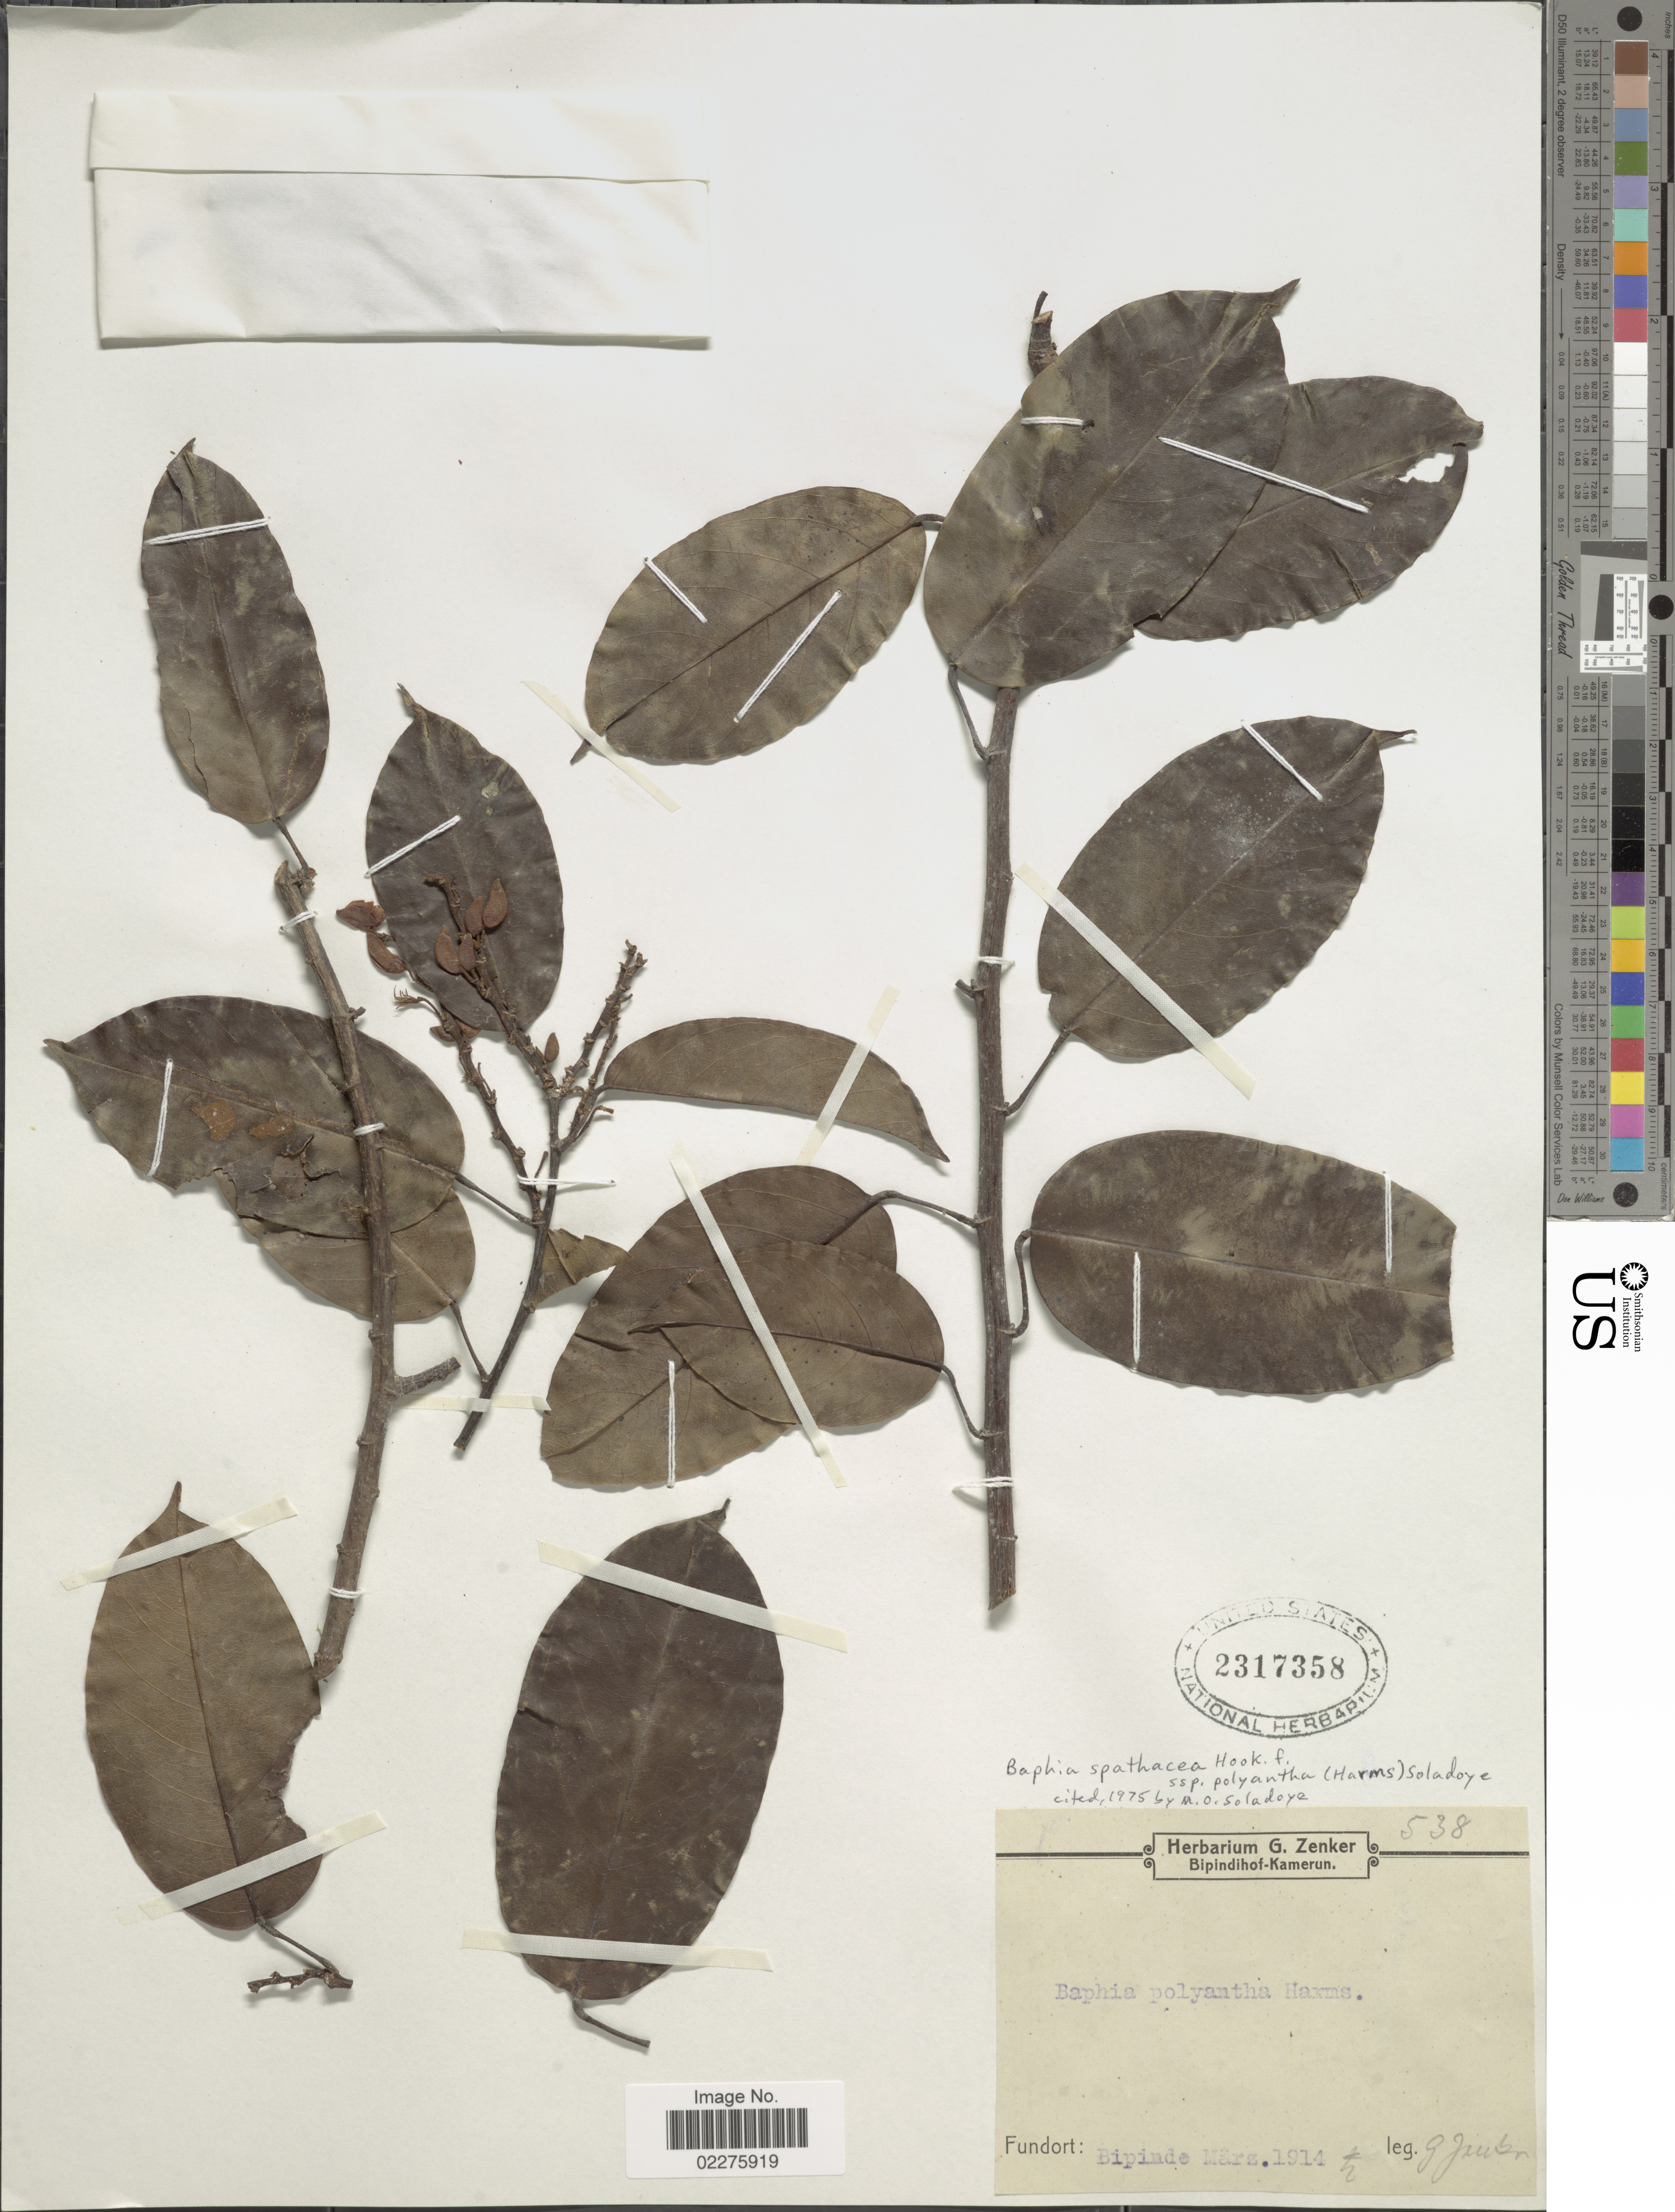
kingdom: Plantae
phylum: Tracheophyta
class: Magnoliopsida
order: Fabales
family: Fabaceae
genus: Baphia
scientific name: Baphia spathacea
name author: Hook. f.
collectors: G. A. Zenker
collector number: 538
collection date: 1914-03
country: Cameroon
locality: Bipinde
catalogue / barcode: US 2317358